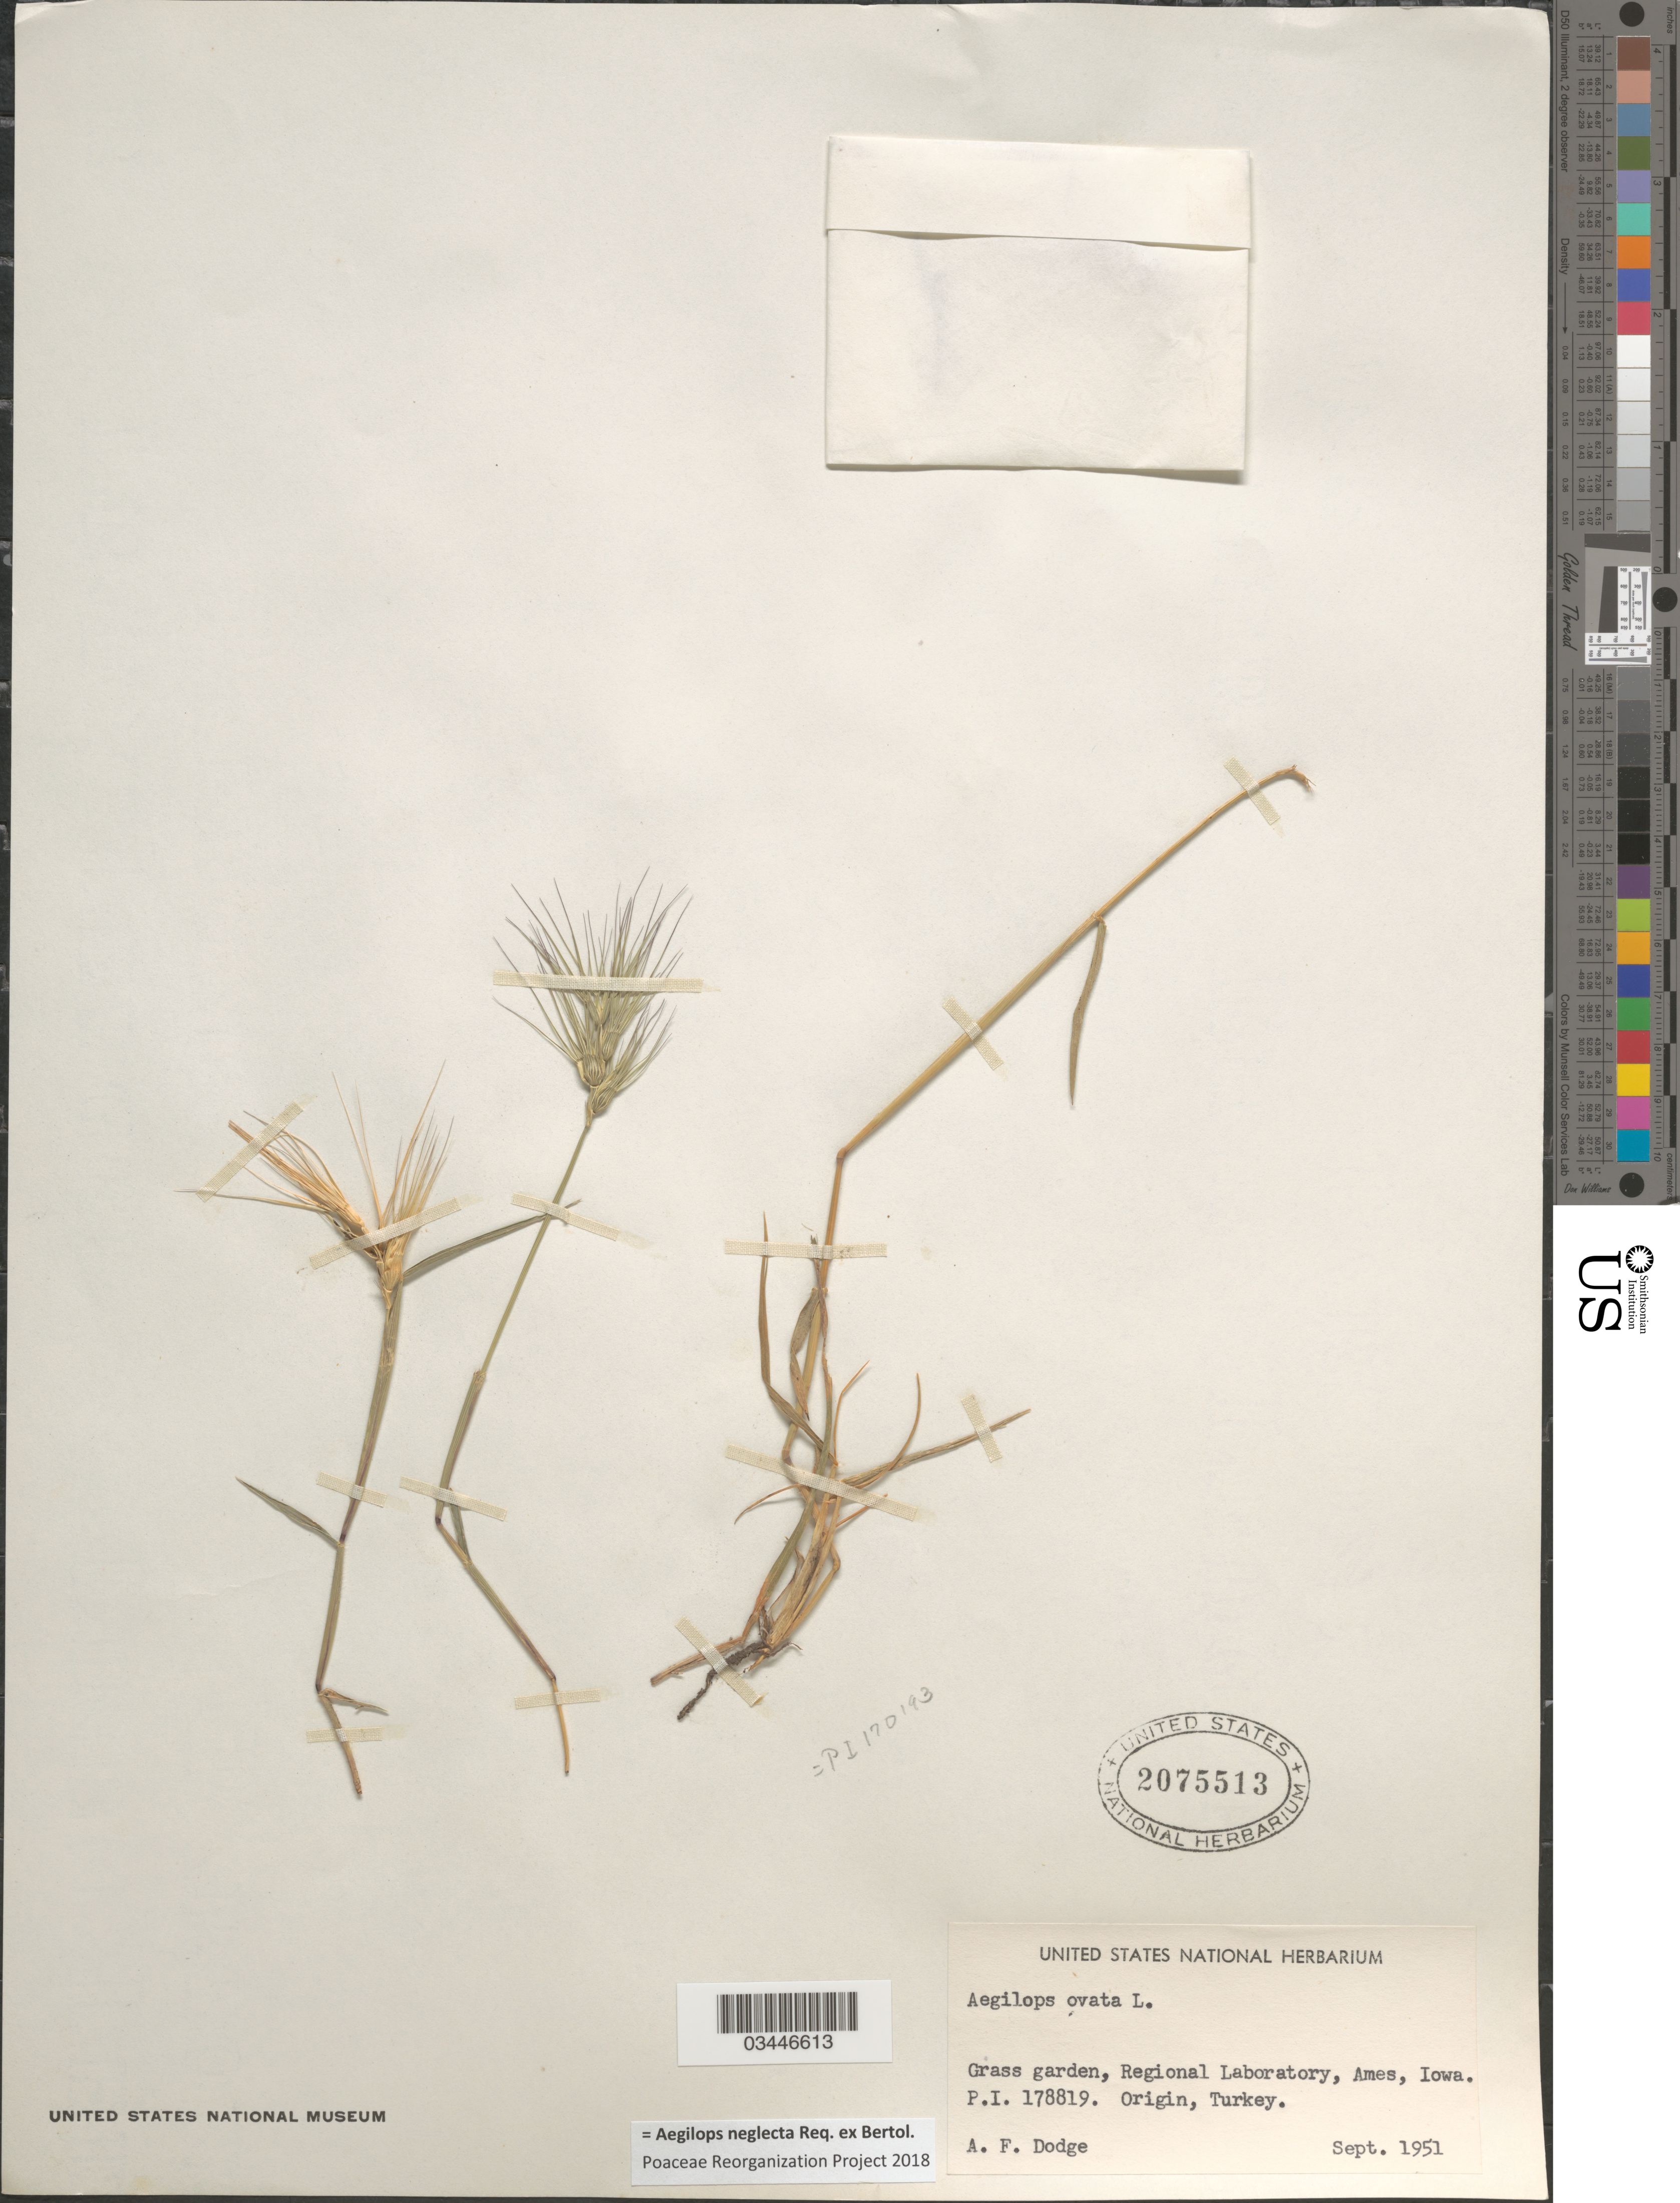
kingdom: Plantae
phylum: Tracheophyta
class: Liliopsida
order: Poales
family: Poaceae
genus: Aegilops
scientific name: Aegilops neglecta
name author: Req. ex Bertol.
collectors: A. Dodge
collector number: P.I. 178819?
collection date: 1951-09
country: United States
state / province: Iowa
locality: Grass garden, Regional Laboratory, Ames.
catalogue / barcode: US 2075513